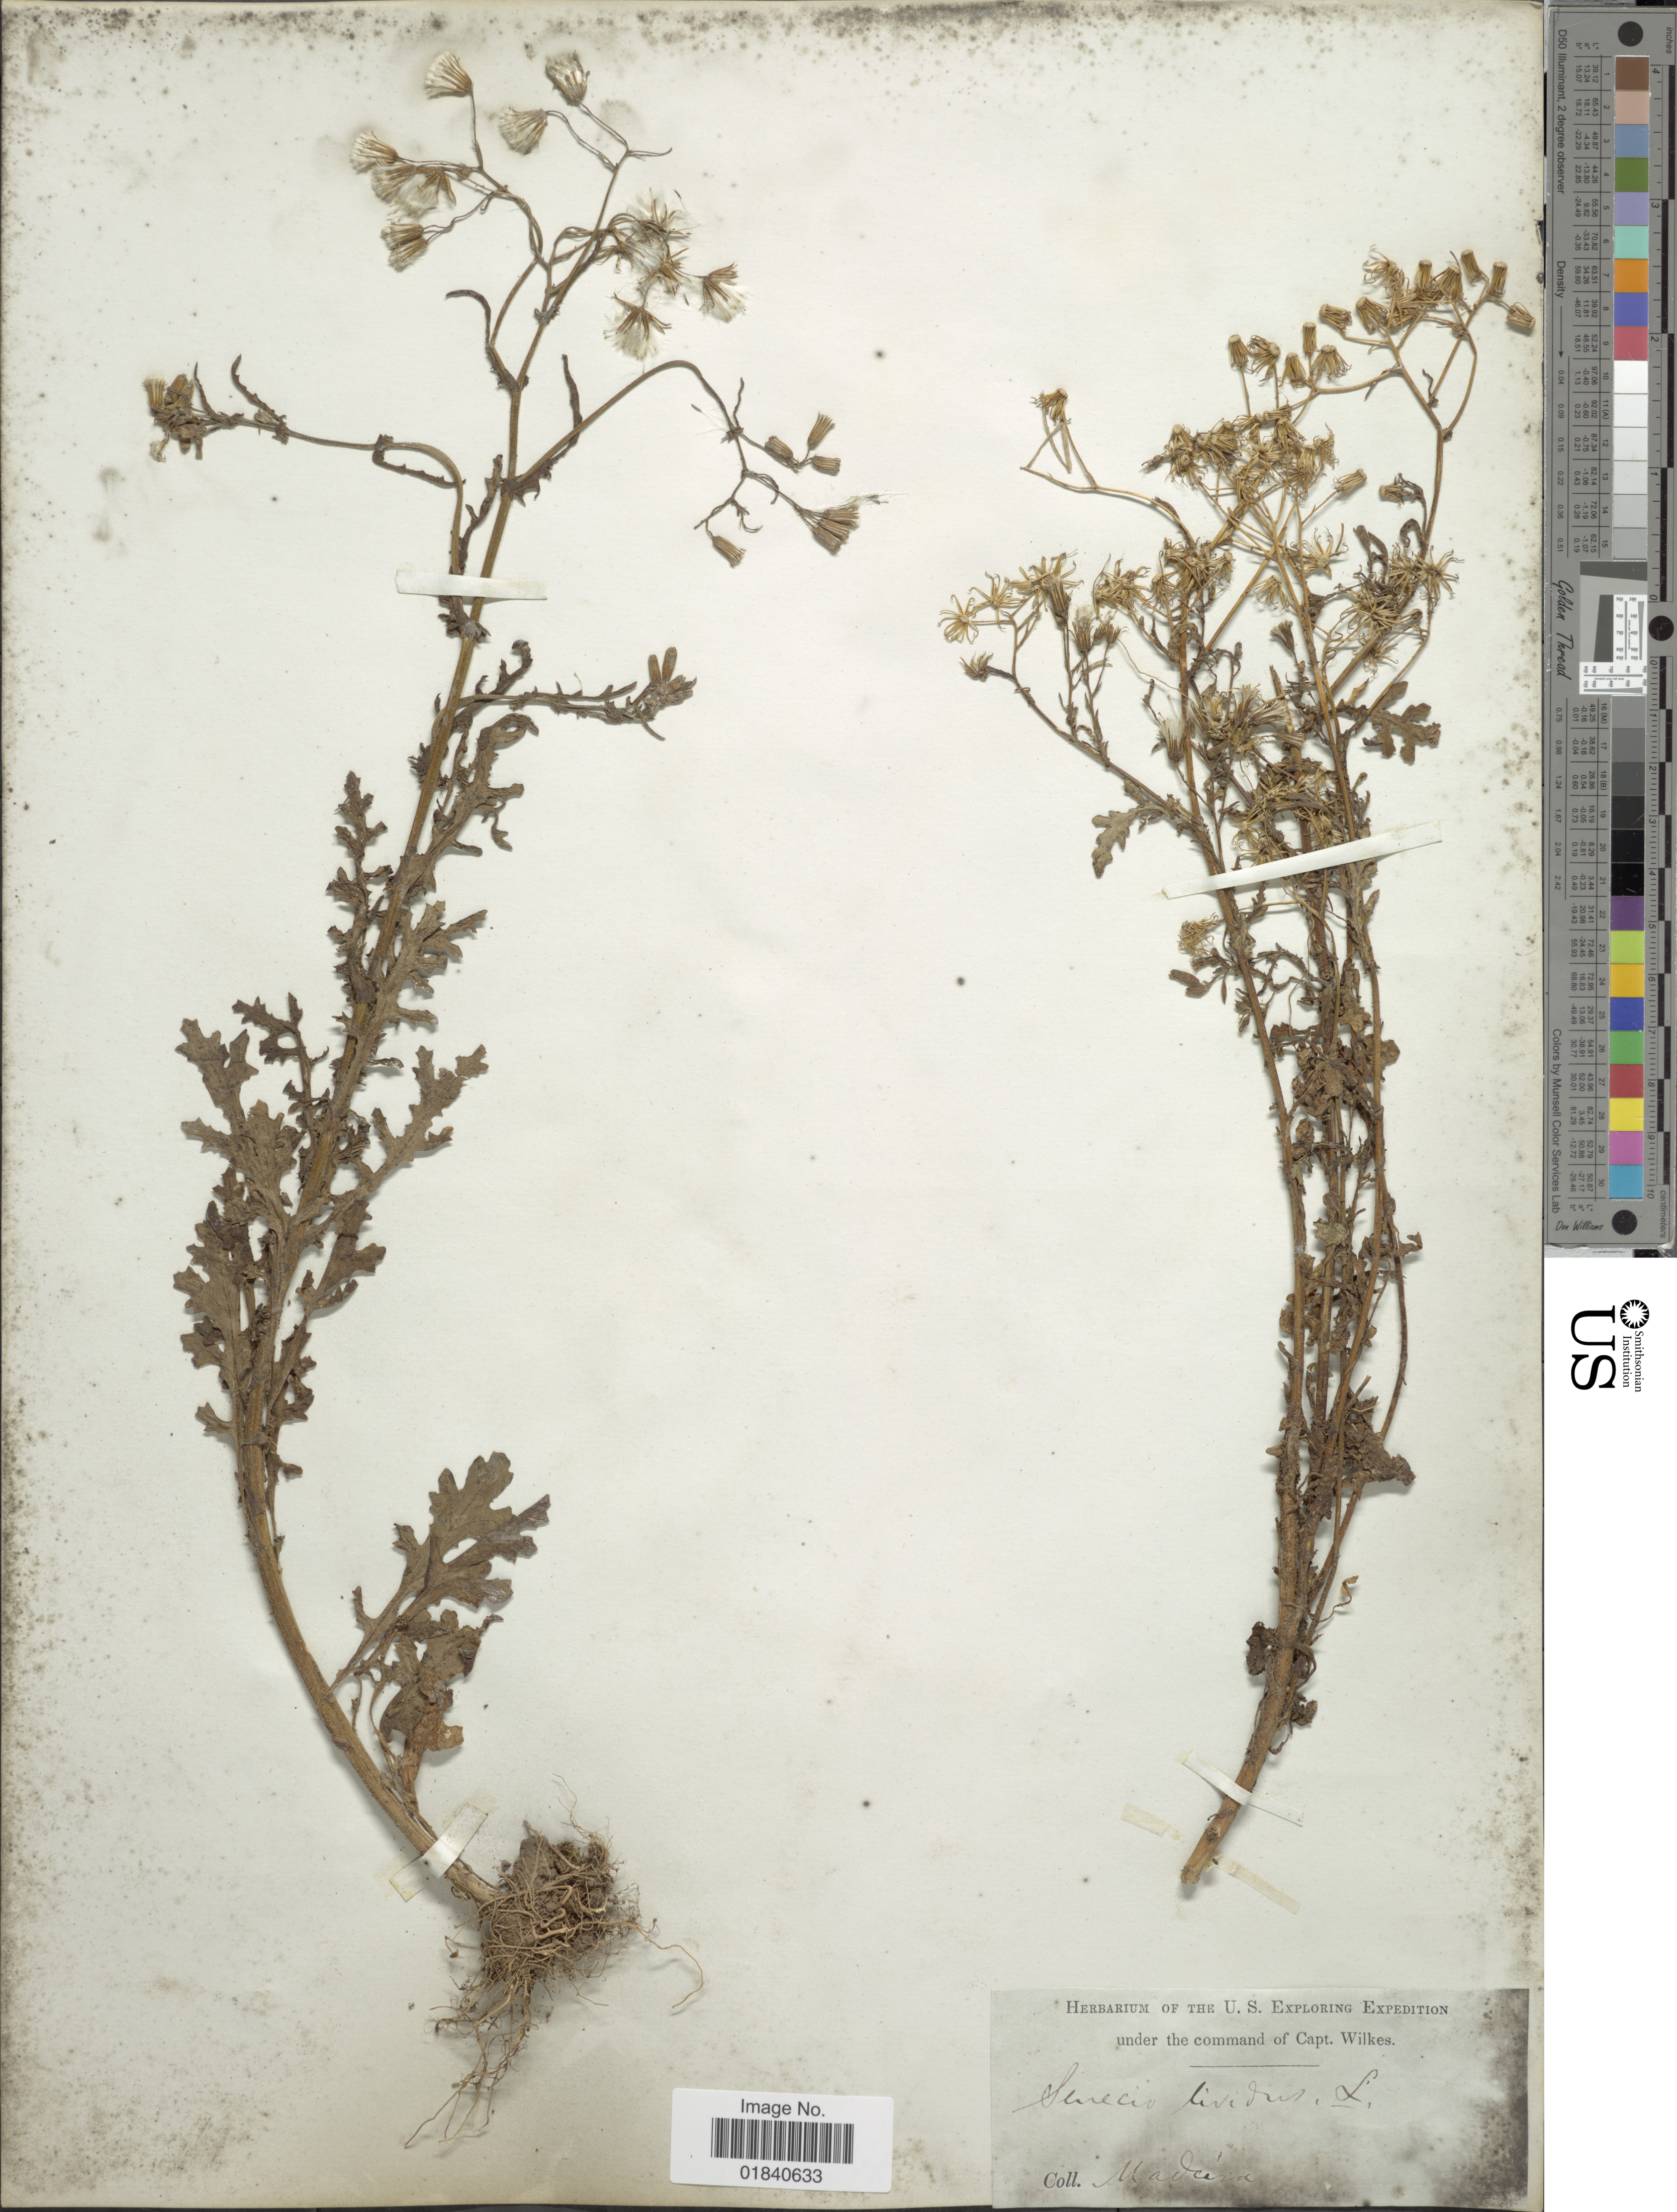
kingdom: Plantae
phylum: Tracheophyta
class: Magnoliopsida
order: Asterales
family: Asteraceae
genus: Senecio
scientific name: Senecio lividus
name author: L.